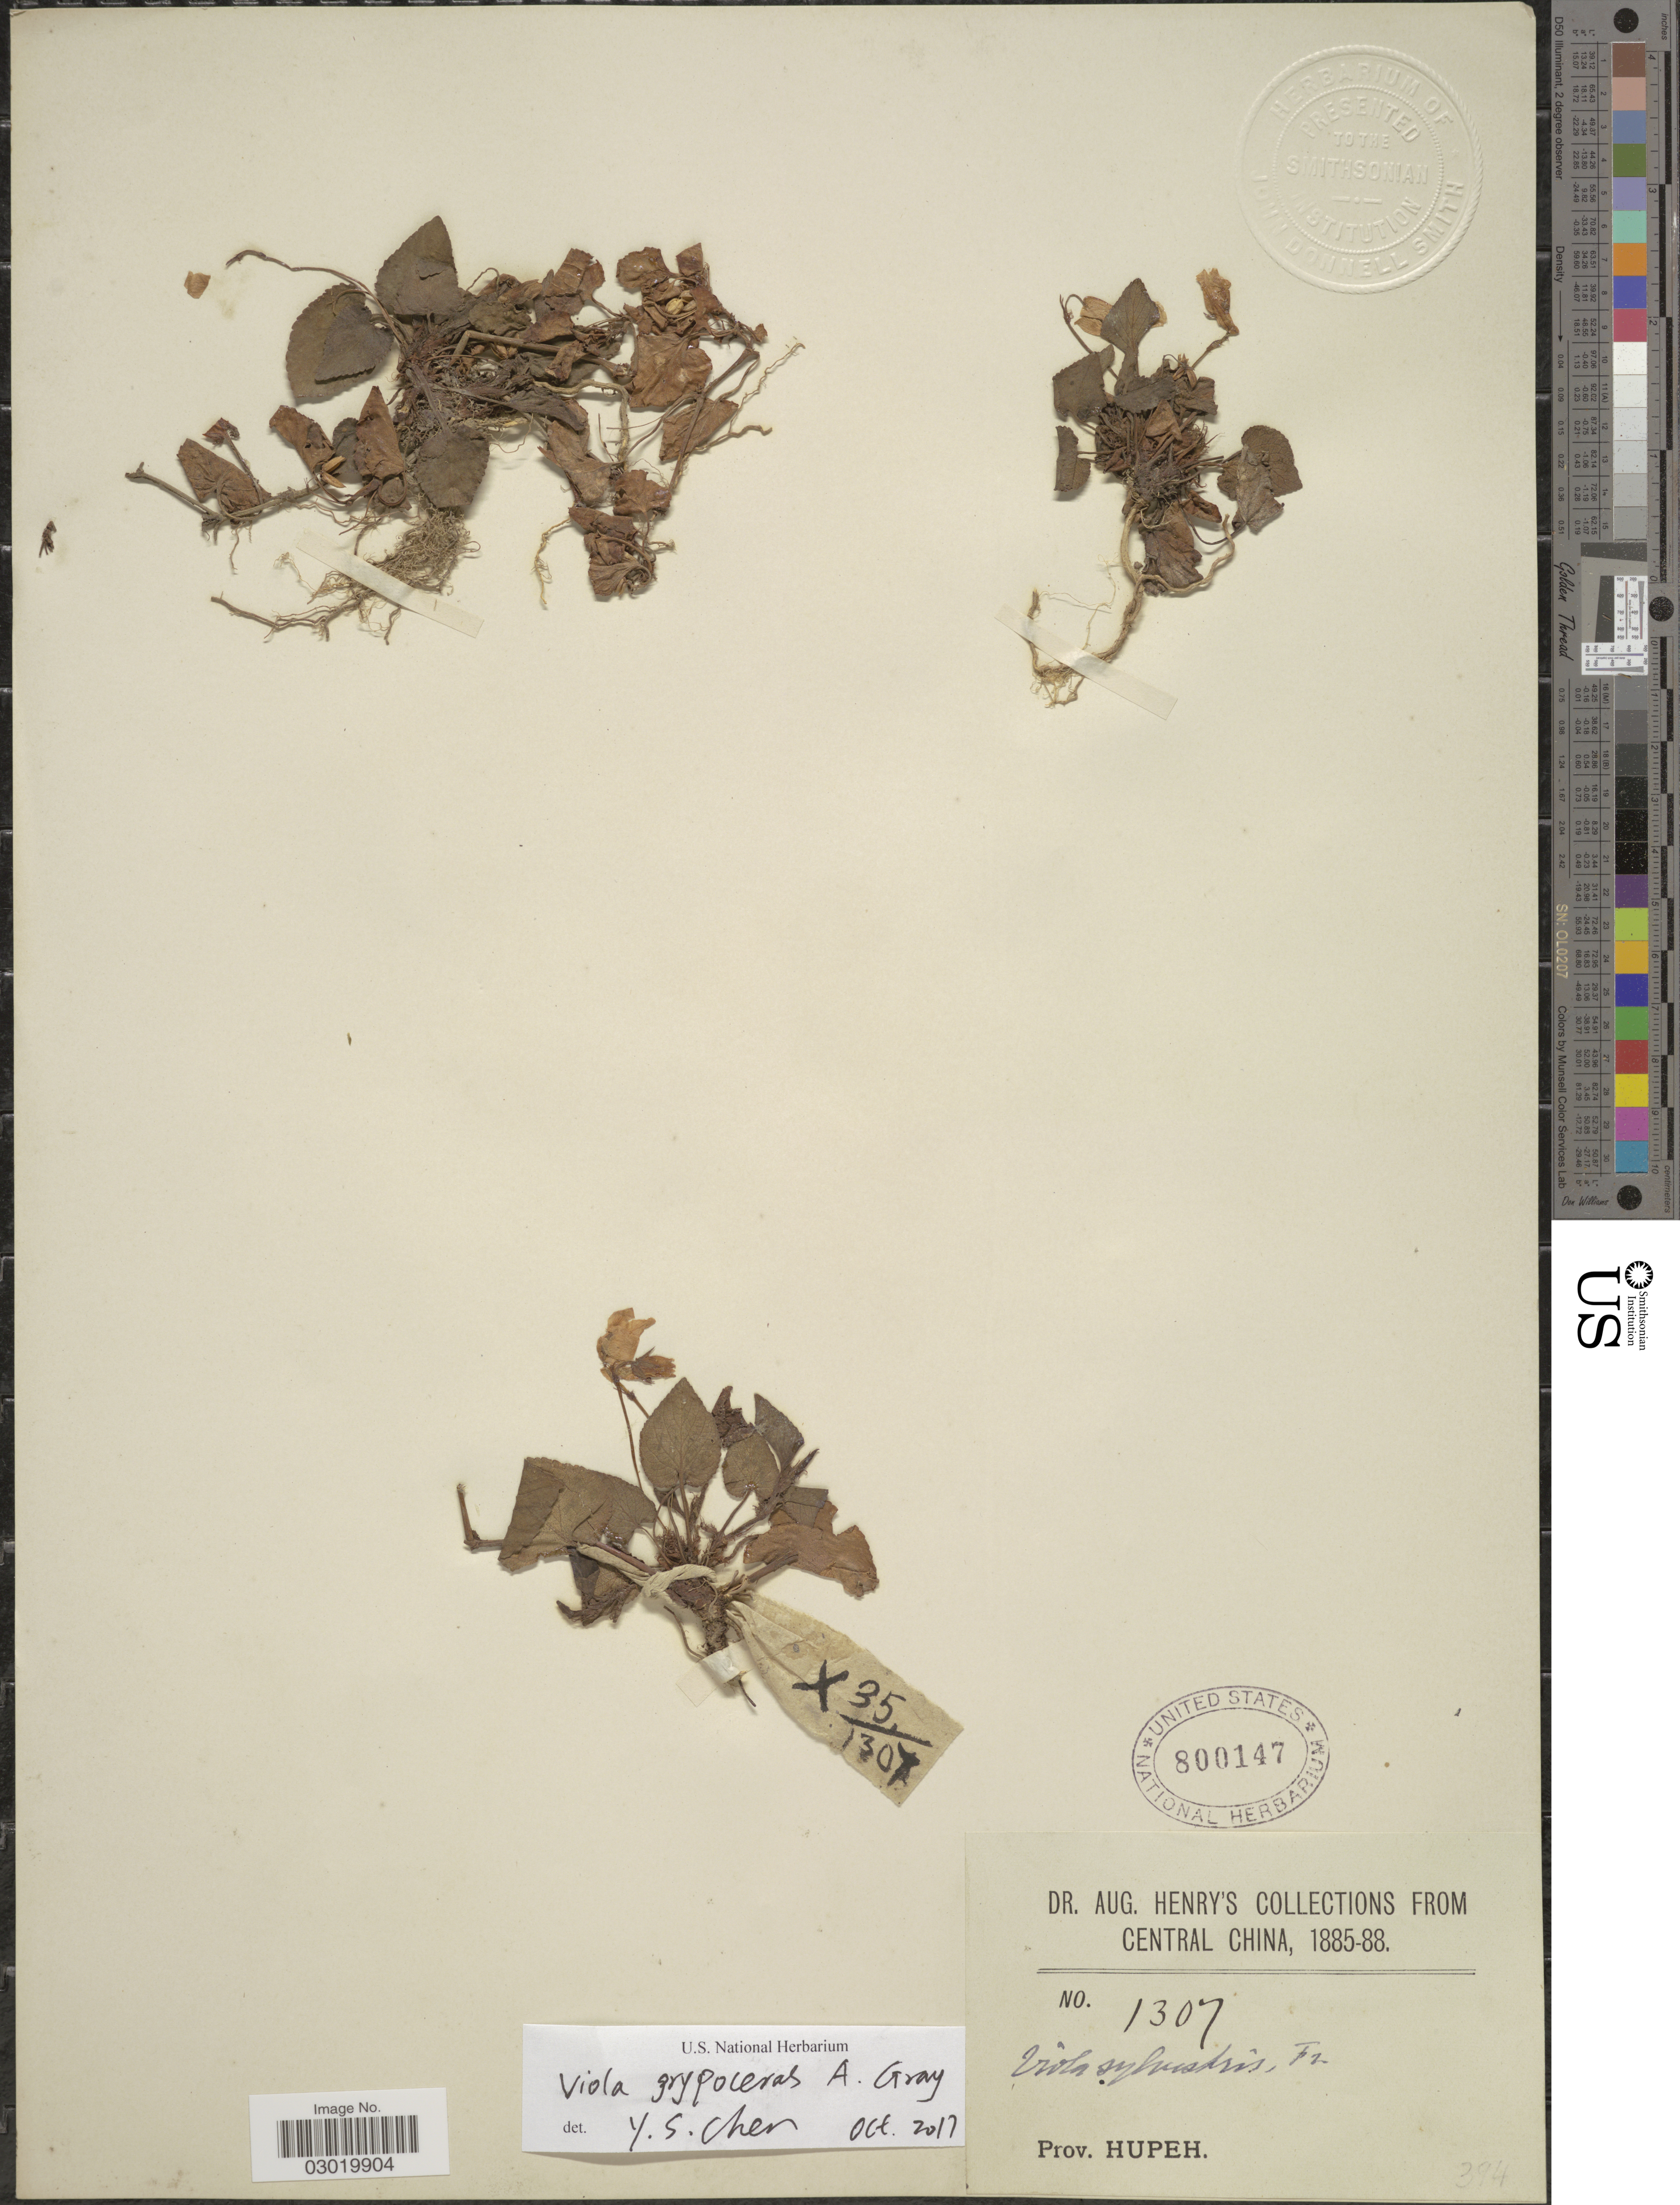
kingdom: Plantae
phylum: Tracheophyta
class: Magnoliopsida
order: Malpighiales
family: Violaceae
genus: Viola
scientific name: Viola grypoceras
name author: A. Gray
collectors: A. Henry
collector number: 1307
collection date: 1885/1888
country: China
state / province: Hubei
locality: Central China. Prov. Hupeh.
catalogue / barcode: US 800147